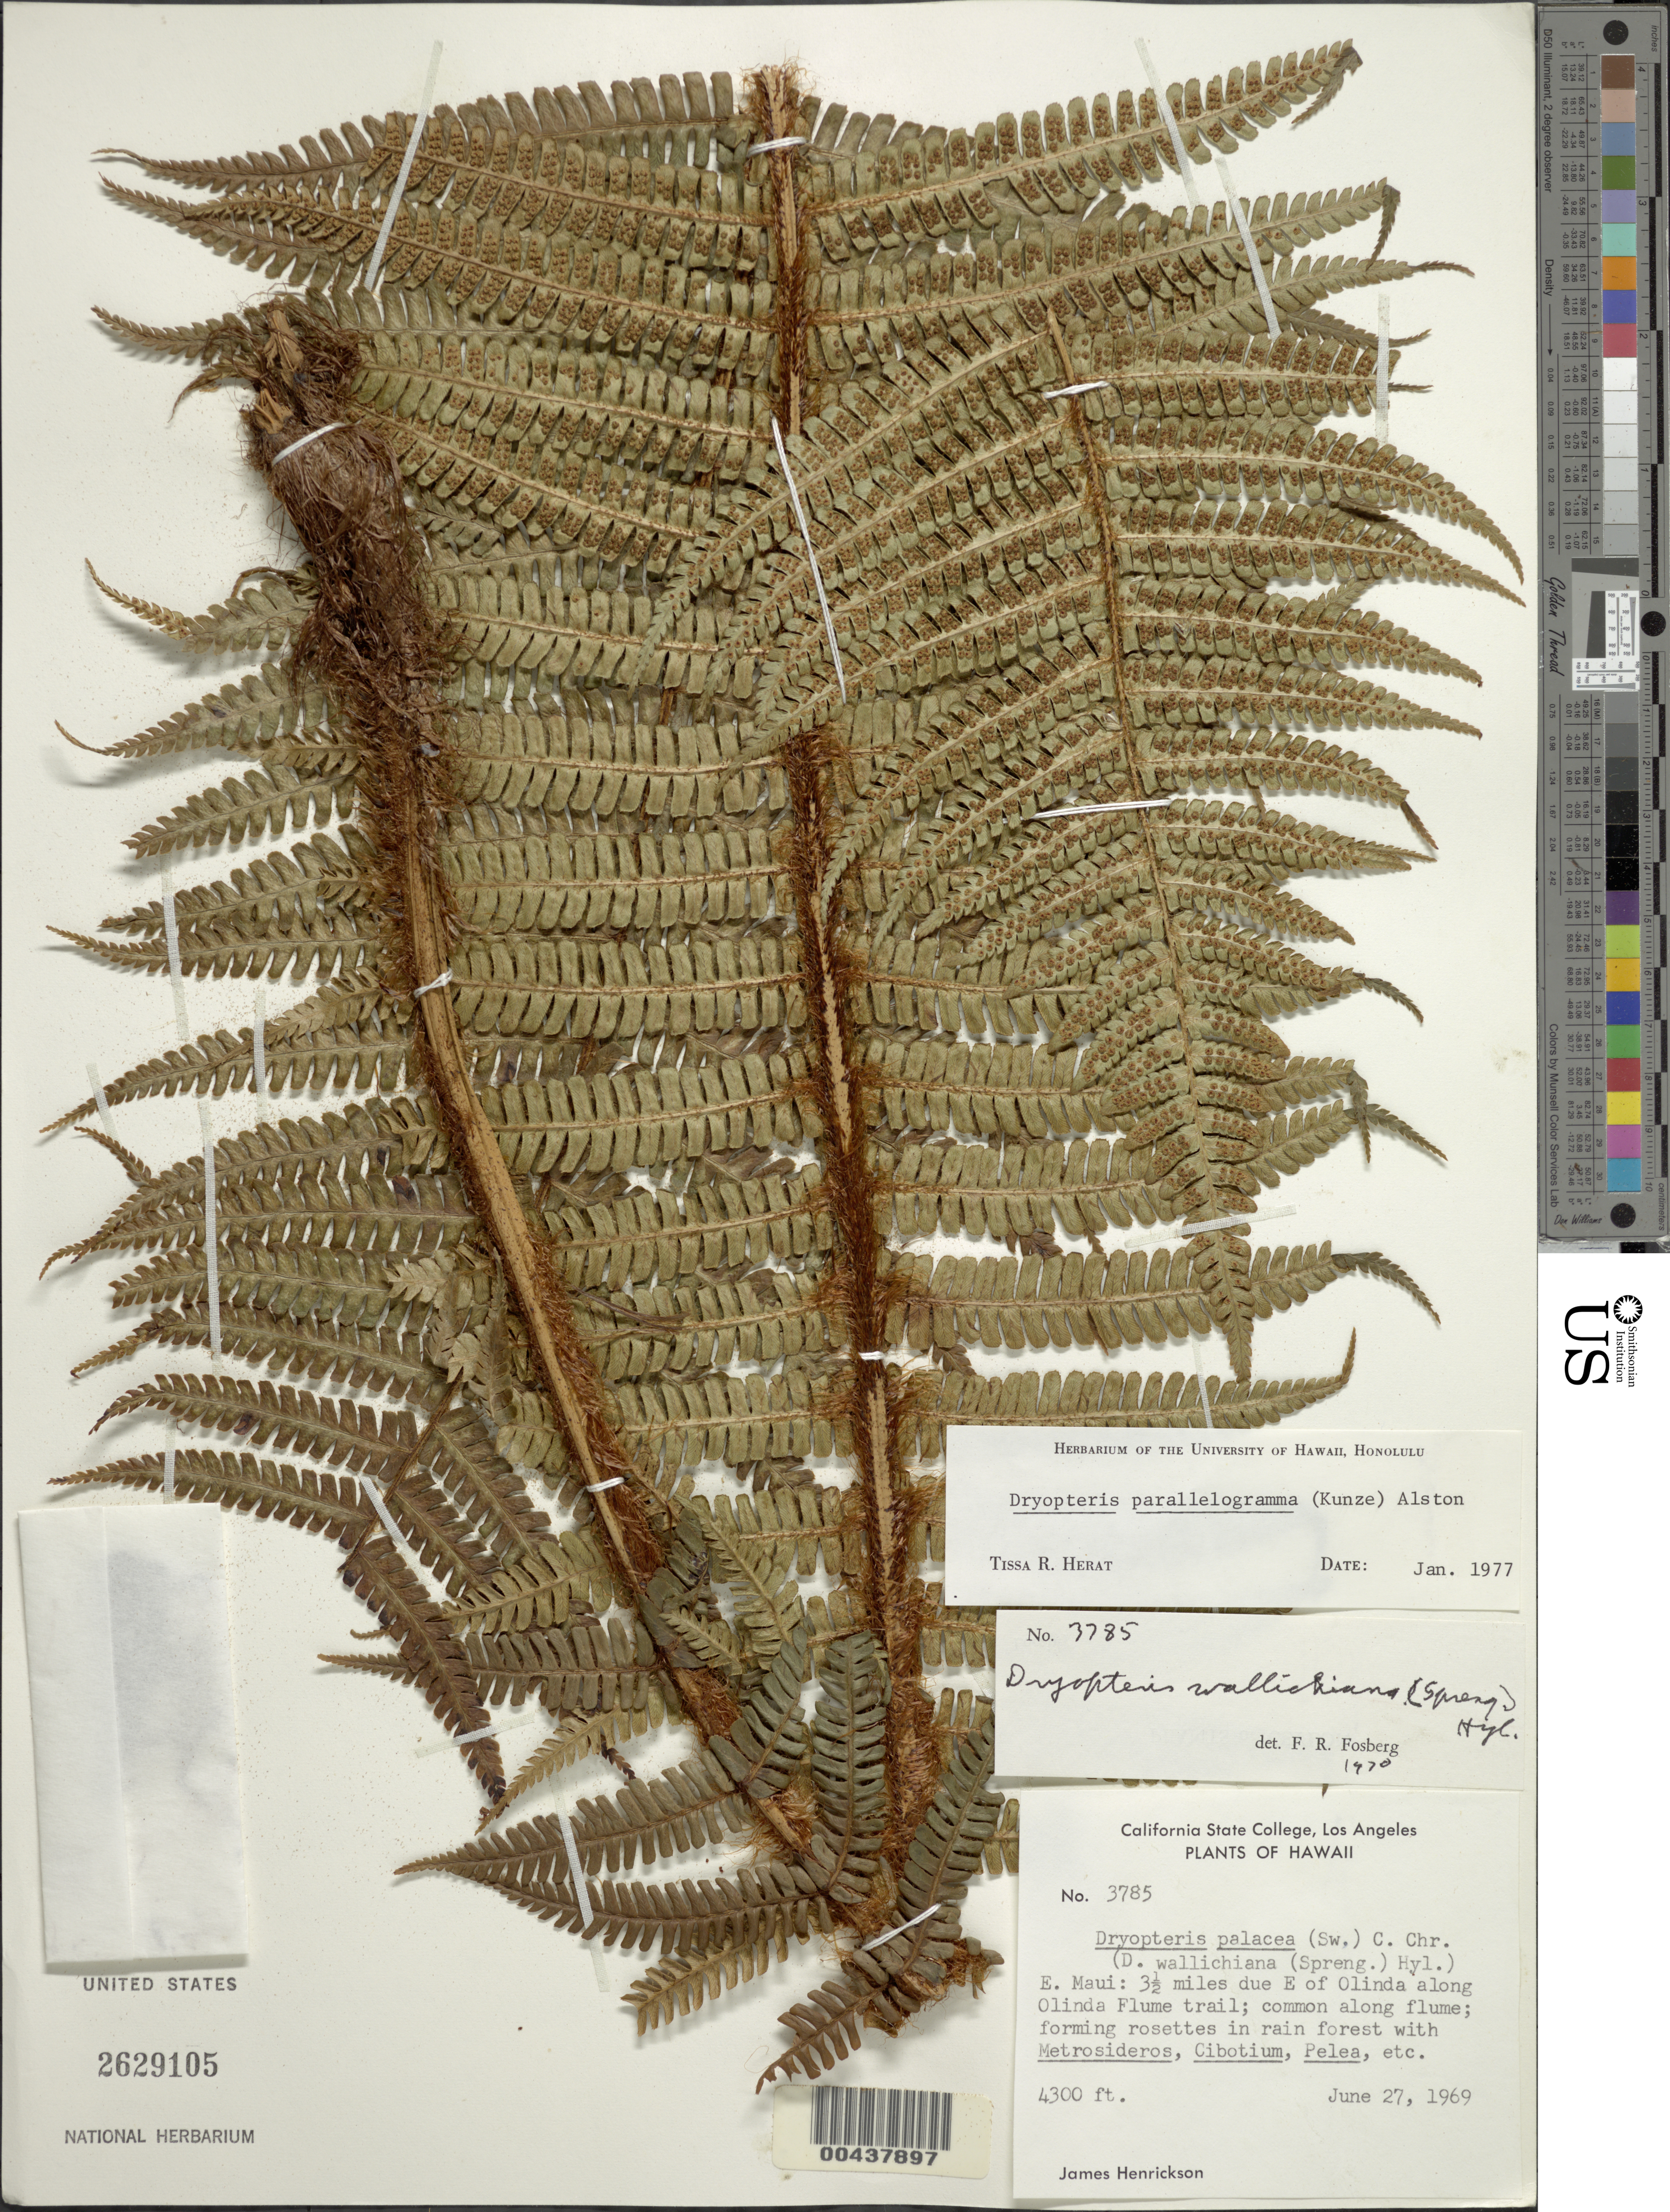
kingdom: Plantae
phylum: Tracheophyta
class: Polypodiopsida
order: Polypodiales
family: Dryopteridaceae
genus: Dryopteris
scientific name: Dryopteris wallichiana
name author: (Spreng.) Hyl.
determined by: Fosberg, F. R.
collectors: J. S. Henrickson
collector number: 3785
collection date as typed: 27 Jun 1969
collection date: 1969-06-27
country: United States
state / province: Hawaii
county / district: Maui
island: Maui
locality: E Maui, 3.5 mi due E of Olinda along Olinda Flume Trail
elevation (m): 1311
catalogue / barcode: US 2629105